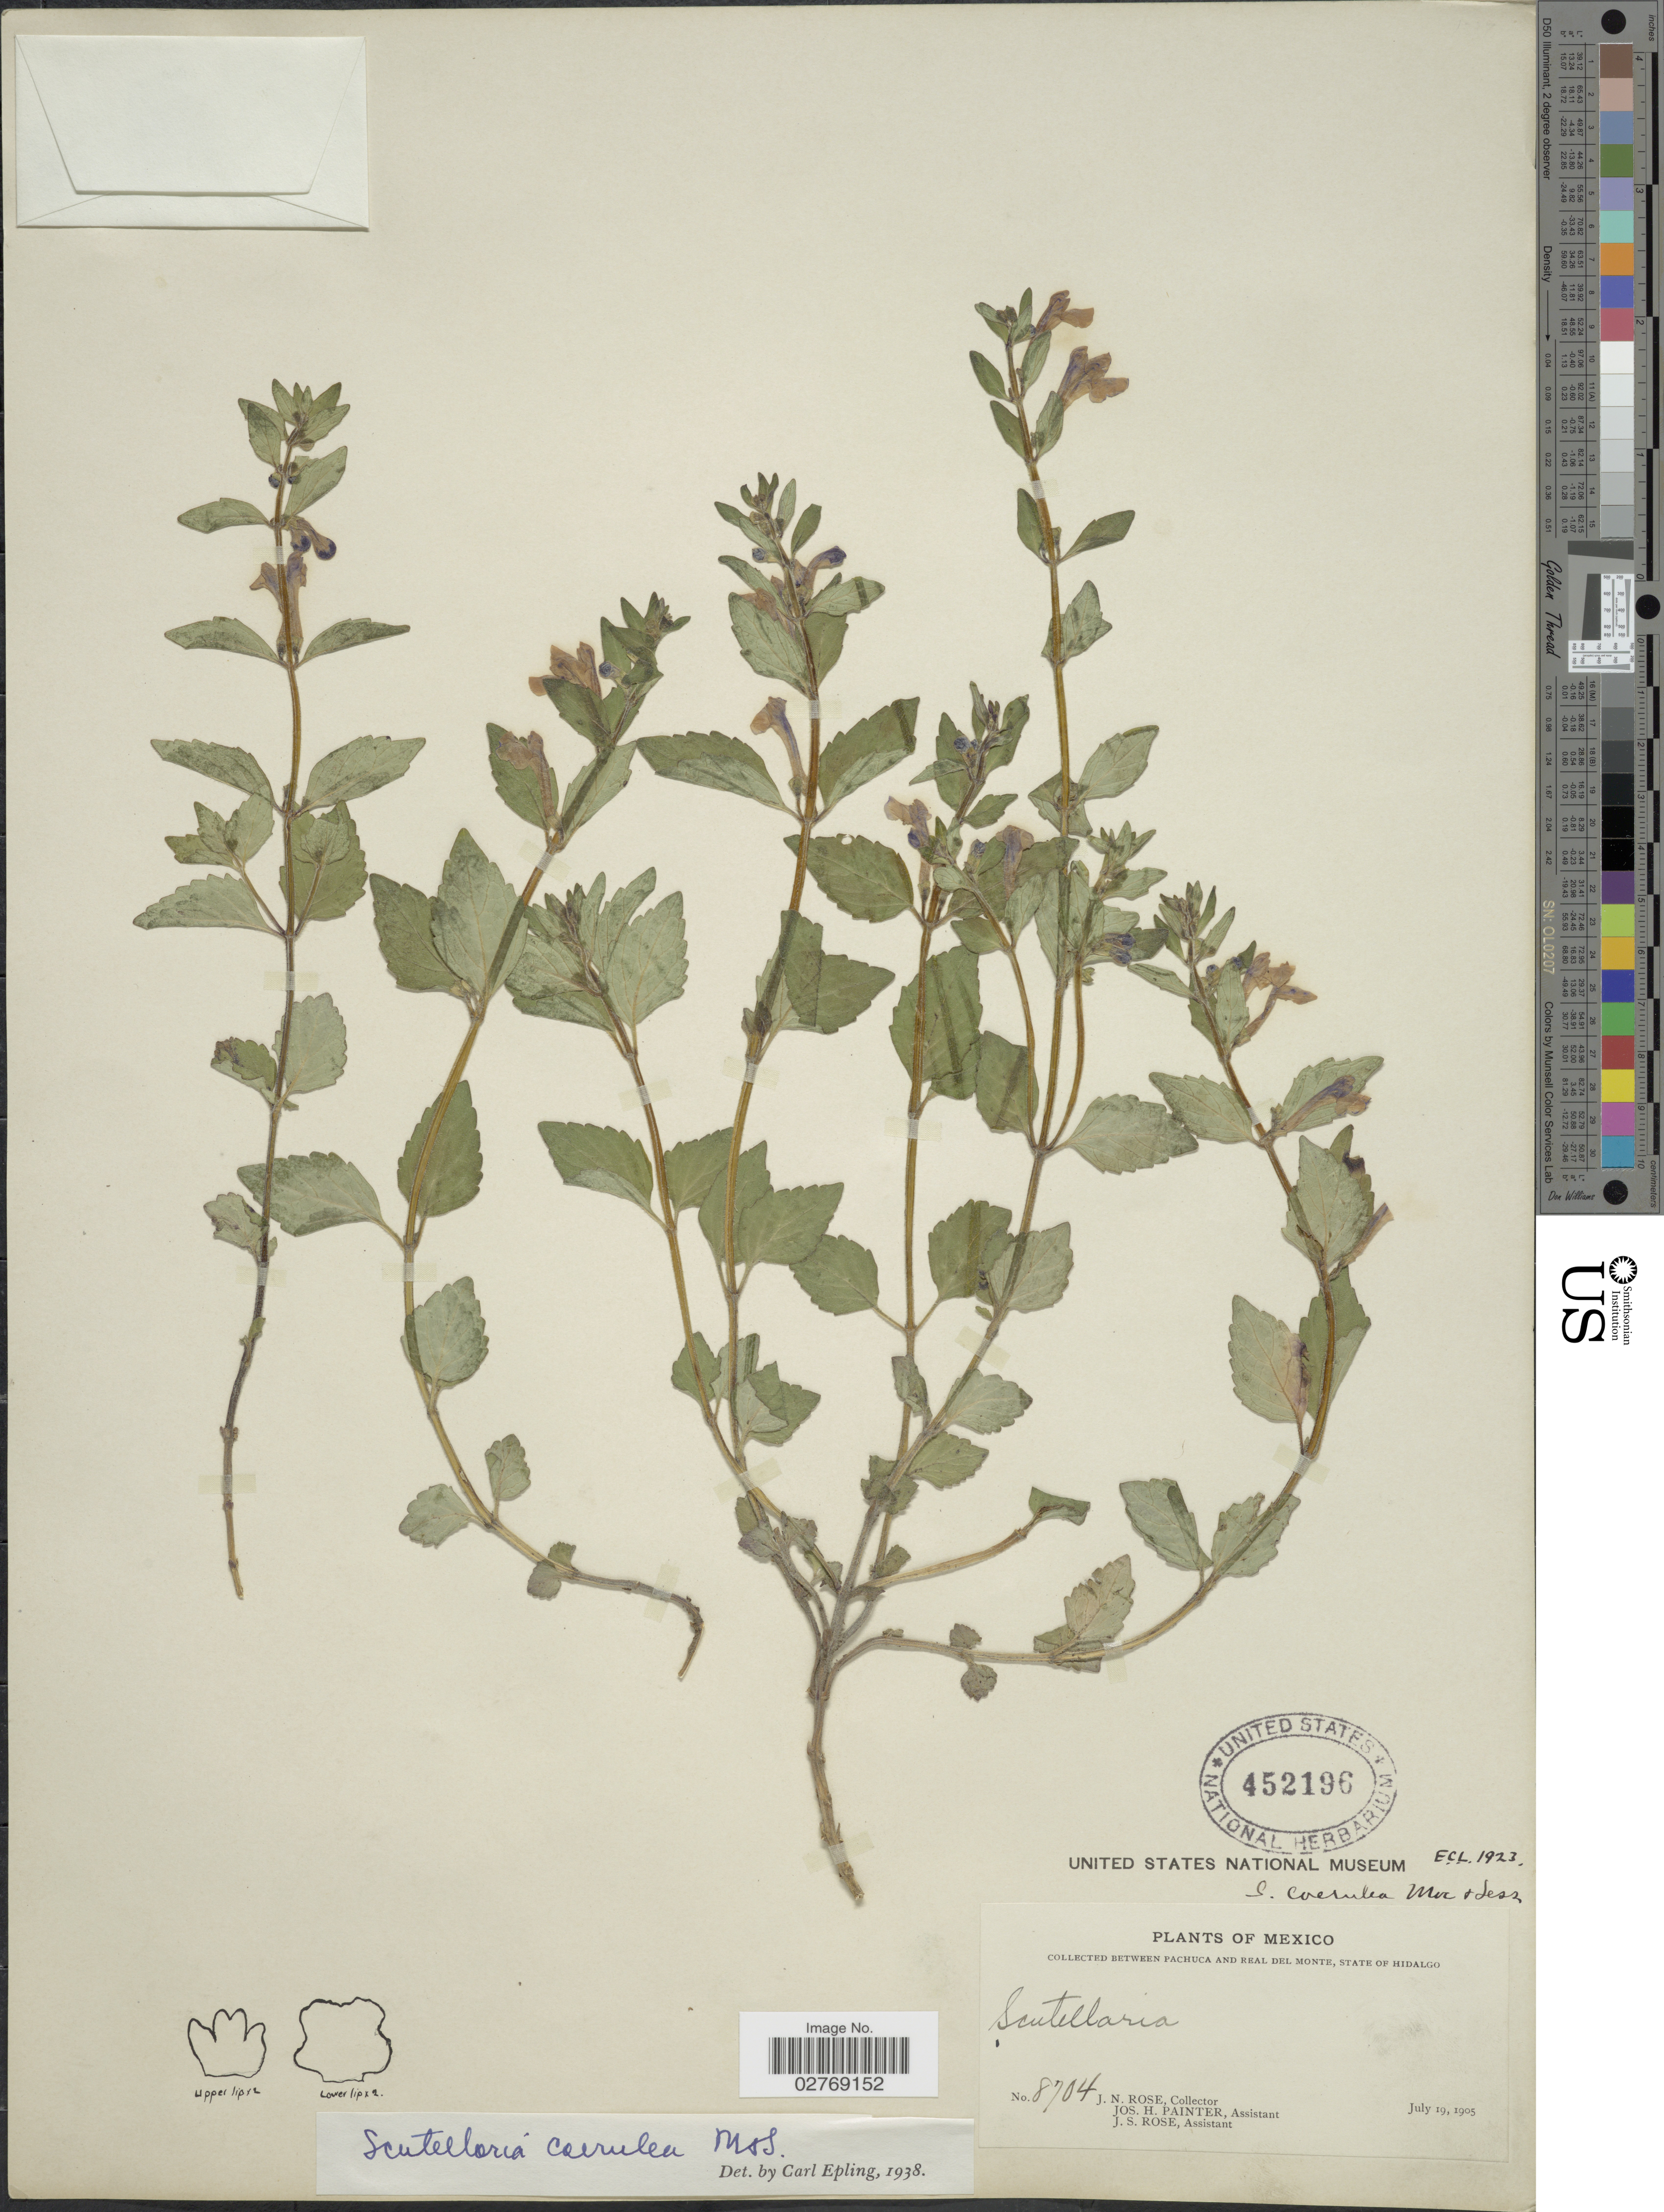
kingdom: Plantae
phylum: Tracheophyta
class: Magnoliopsida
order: Lamiales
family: Lamiaceae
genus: Scutellaria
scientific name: Scutellaria dumetorum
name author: Schltdl.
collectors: J. N. Rose, J. H. Painter & J. S. Rose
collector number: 8704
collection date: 1905-07-19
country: Mexico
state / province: Hidalgo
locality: Between Pachuca and Real del Monte.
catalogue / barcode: US 452196